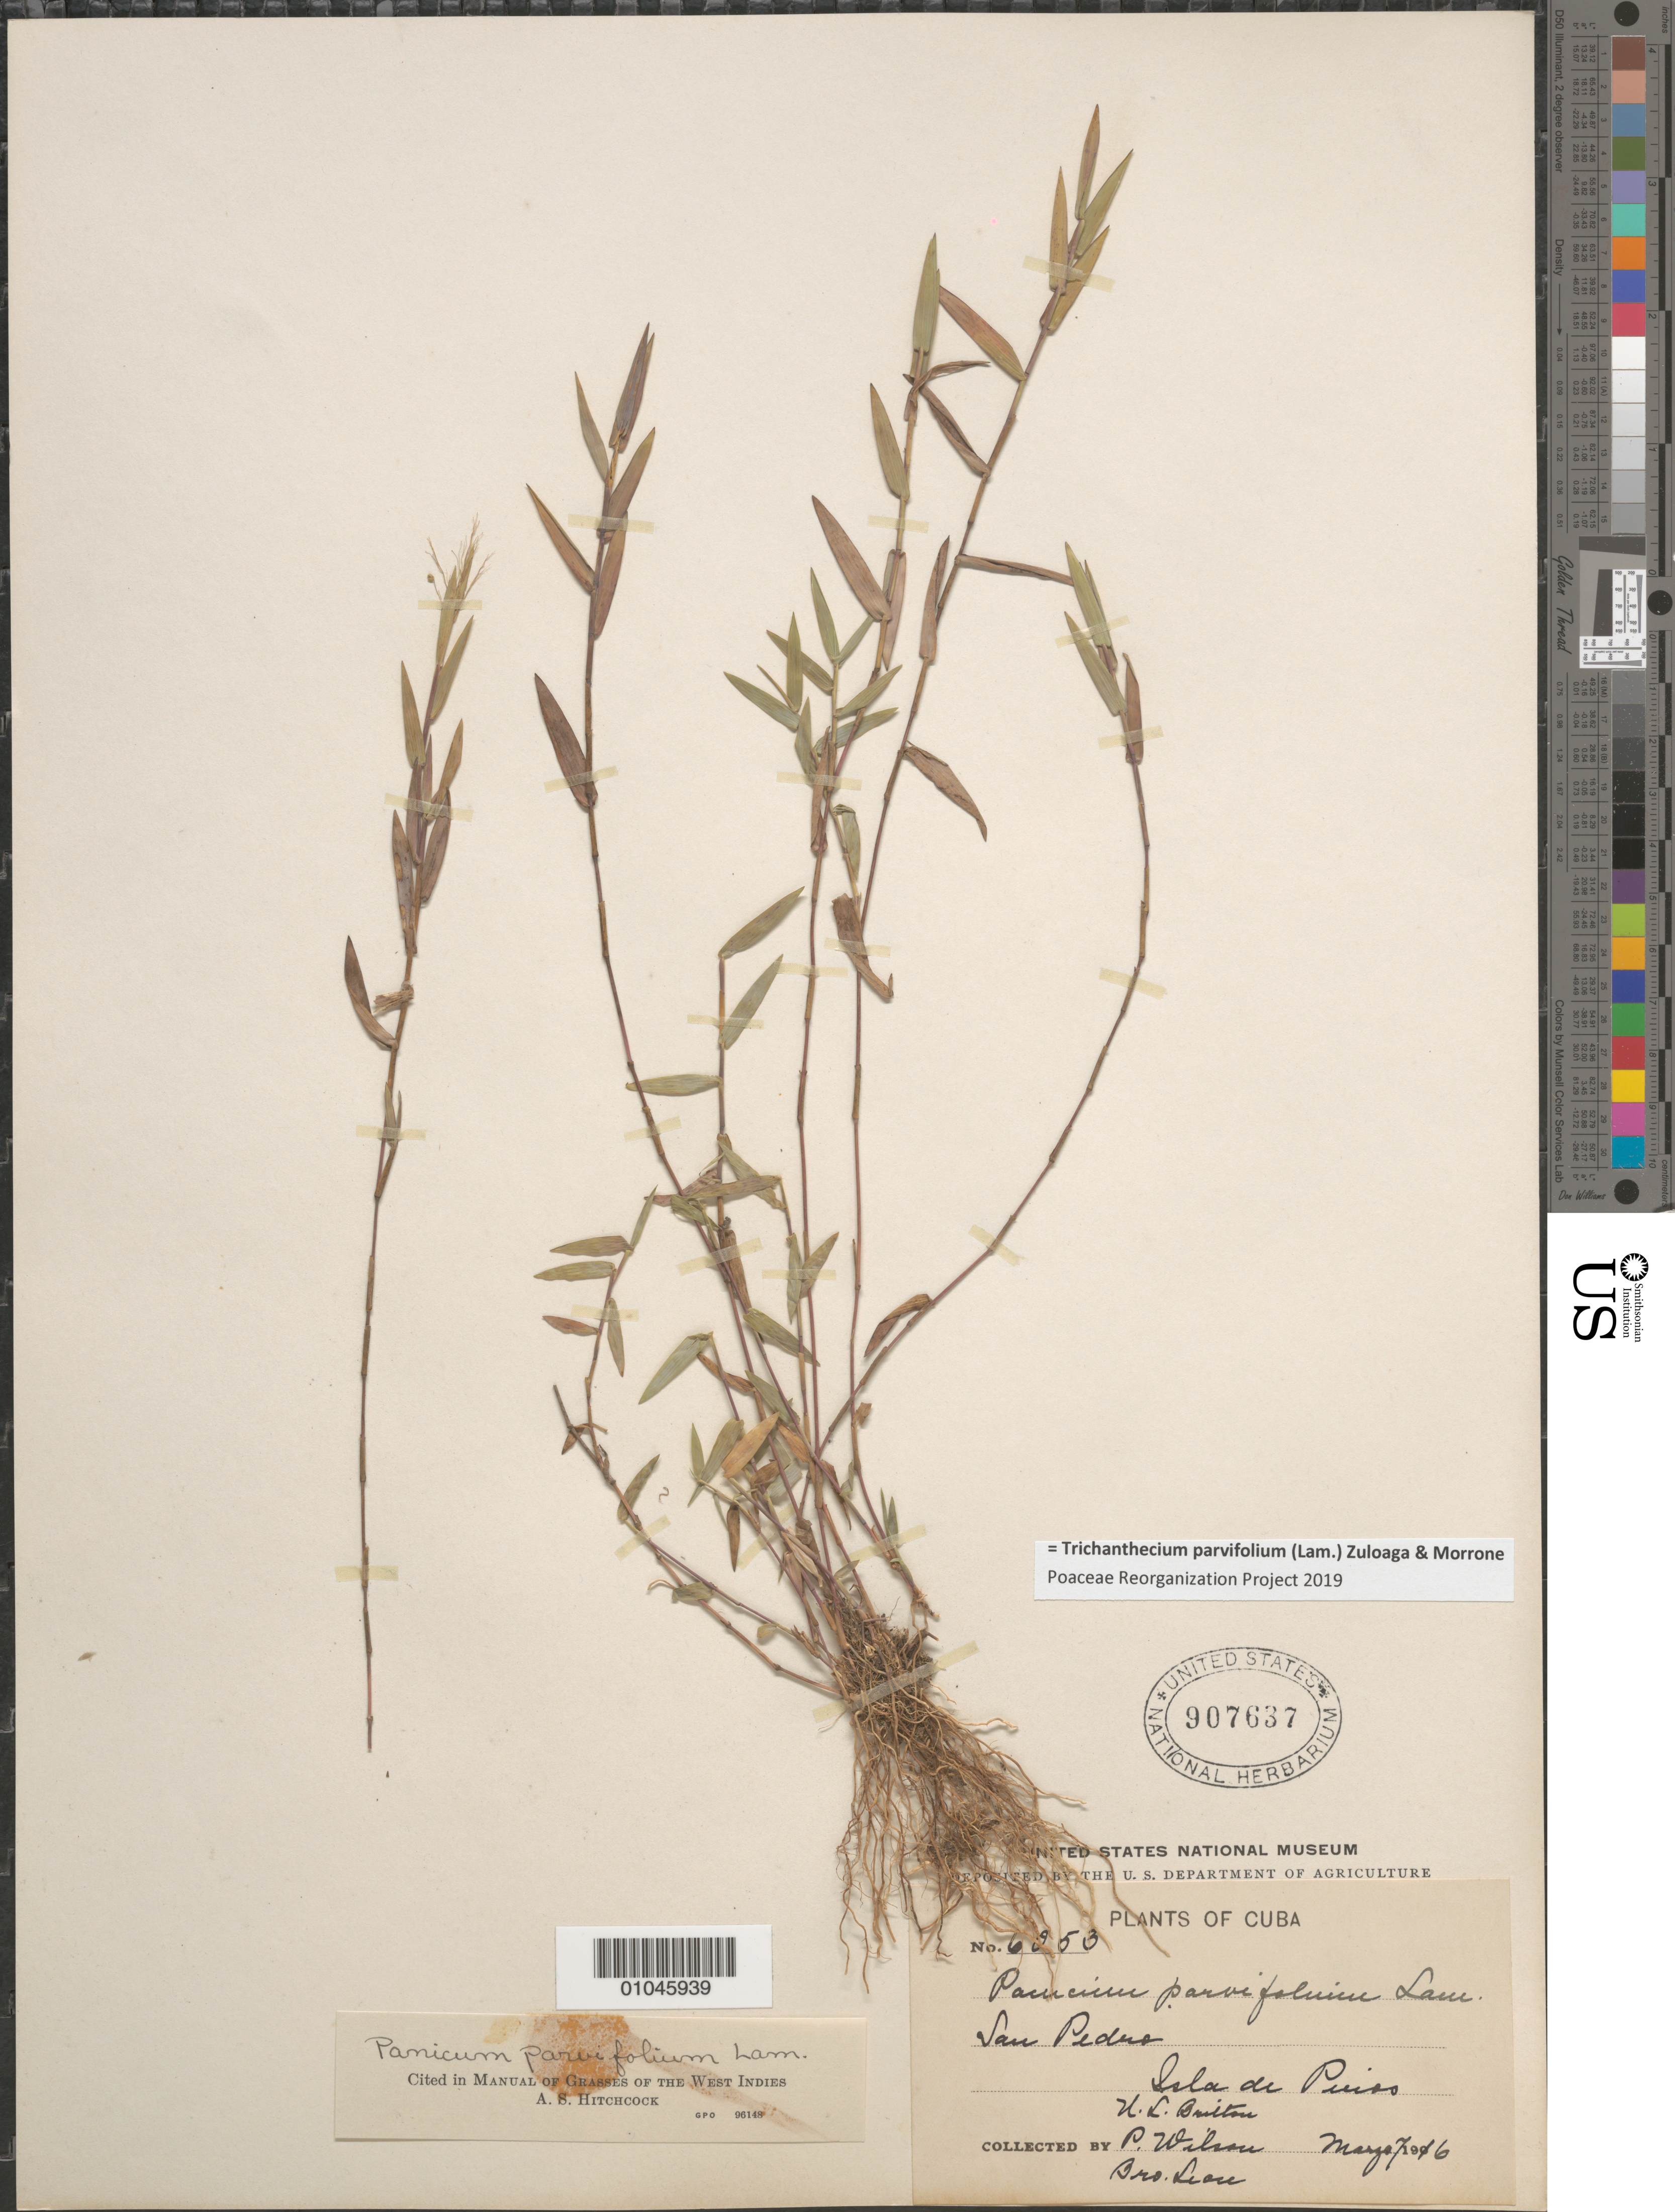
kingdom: Plantae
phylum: Tracheophyta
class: Liliopsida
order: Poales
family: Poaceae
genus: Panicum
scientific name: Panicum parvifolium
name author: Lam.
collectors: P. Wilson, N. Britton & Bro. León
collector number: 6053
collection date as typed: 07 May 1916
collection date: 1916-05-07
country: Cuba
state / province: Isla de la Juventud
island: Isla de la Juventud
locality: San Pedro, Isle of Pines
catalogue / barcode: US 907637